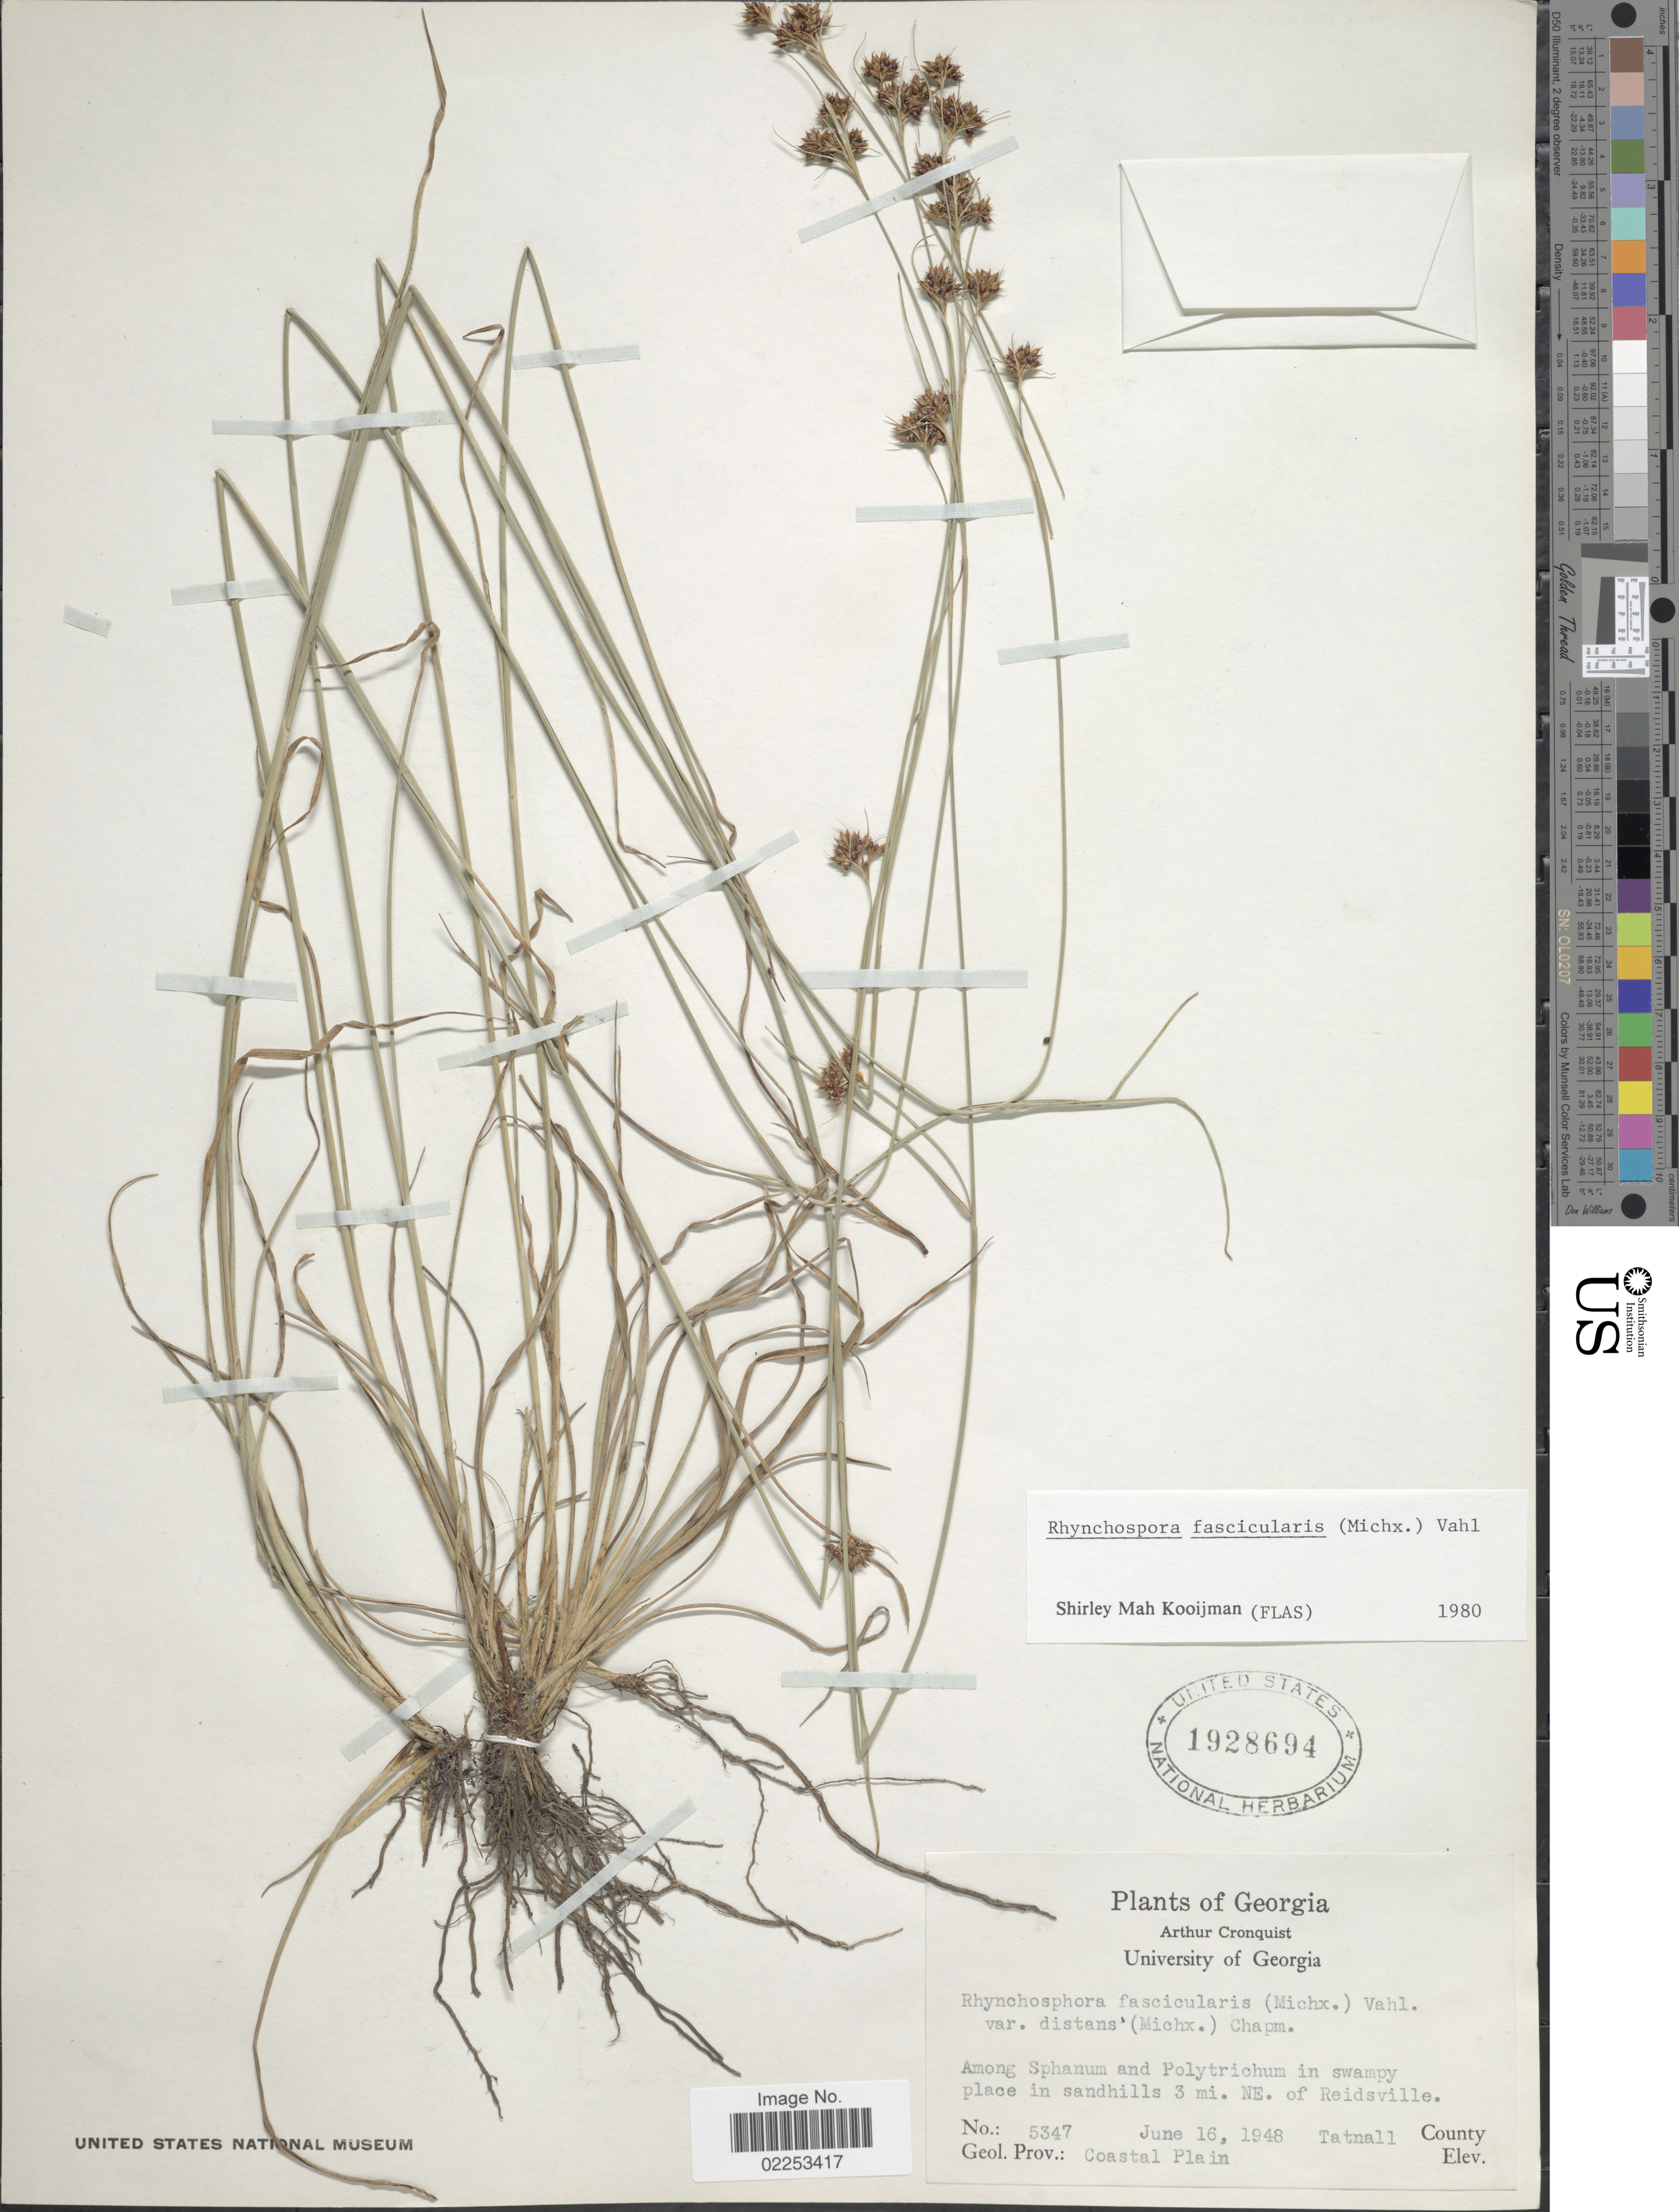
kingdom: Plantae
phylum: Tracheophyta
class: Liliopsida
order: Poales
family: Cyperaceae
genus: Rhynchospora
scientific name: Rhynchospora fascicularis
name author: (Michx.) Vahl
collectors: A. J. Cronquist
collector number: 5347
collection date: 1948-06-16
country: United States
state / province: Georgia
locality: Among Sphanum and Polytrichum in swampy place in sandhills 3 mi NE of Reidsville, Tatnall County, Geol. Prov: Coastal Plain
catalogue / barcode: US 1928694